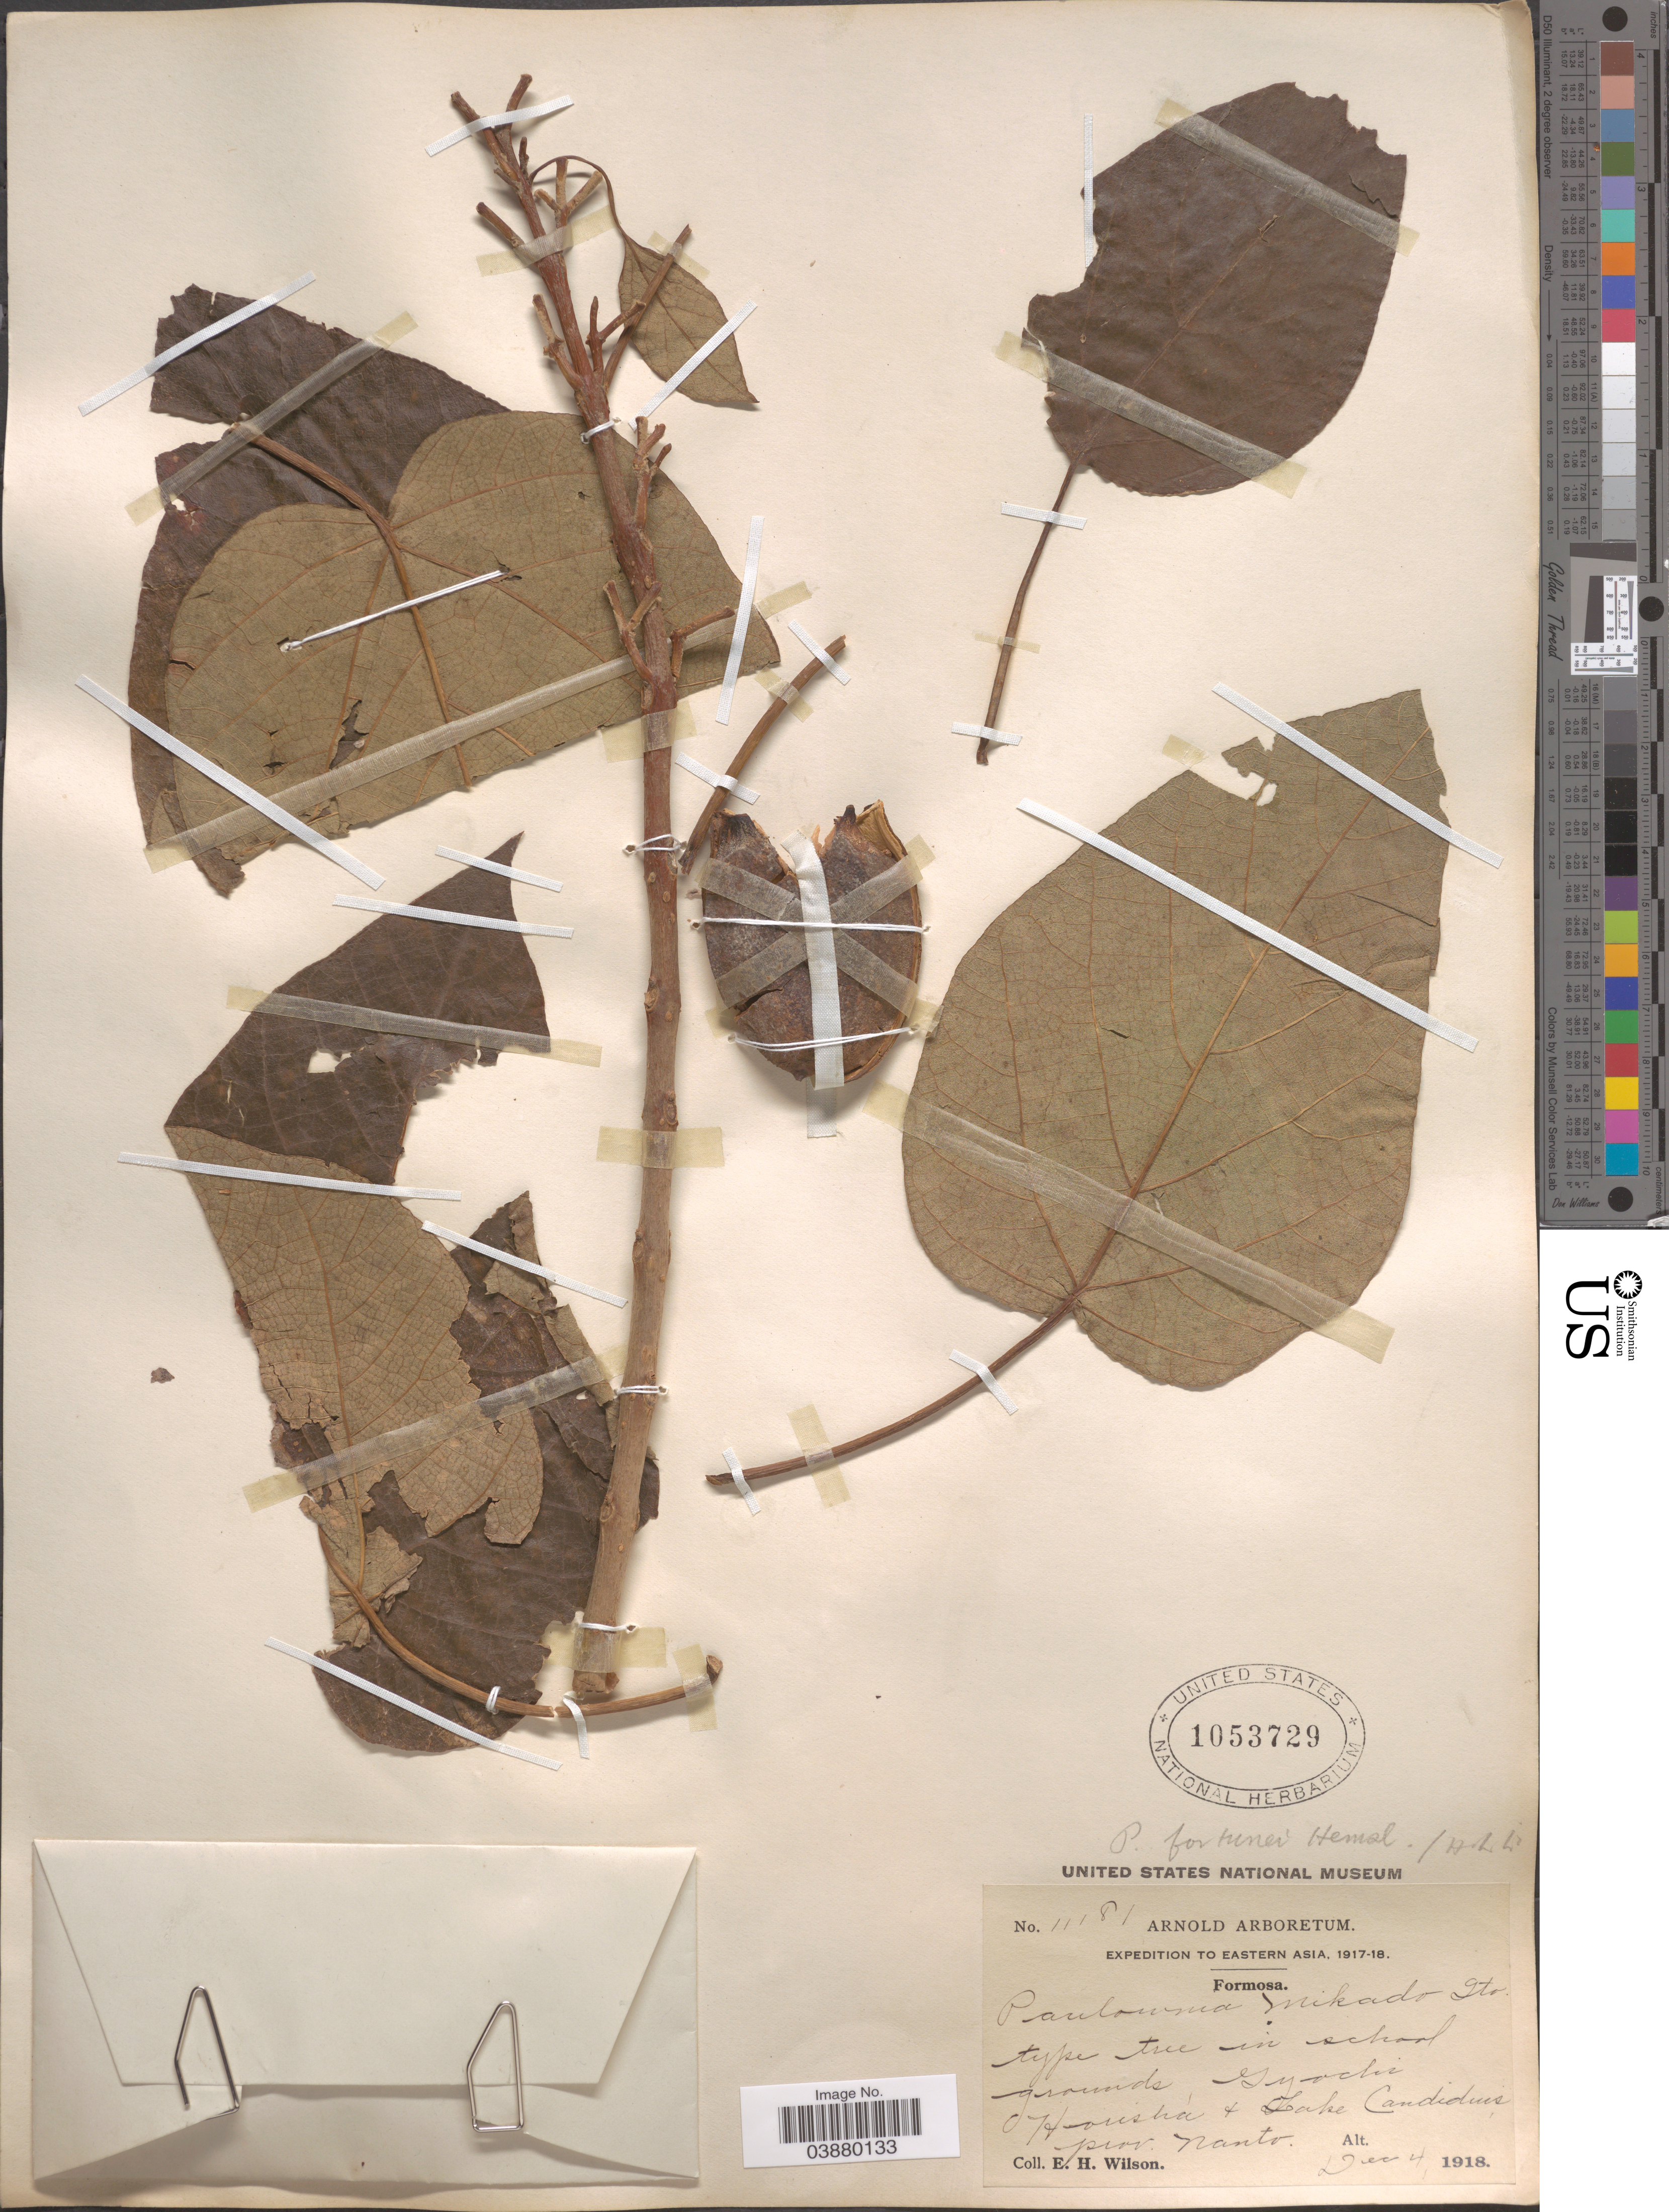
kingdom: Plantae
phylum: Tracheophyta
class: Magnoliopsida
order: Lamiales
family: Paulowniaceae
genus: Paulownia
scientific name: Paulownia fortunei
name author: (Seem.) Hemsl.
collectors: E. Wilson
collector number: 11181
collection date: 1918-12-04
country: Taiwan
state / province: Nantou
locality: Formosa. Gyochi Houshá & Lake Candidins, prov. Nanto.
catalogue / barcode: US 1053729